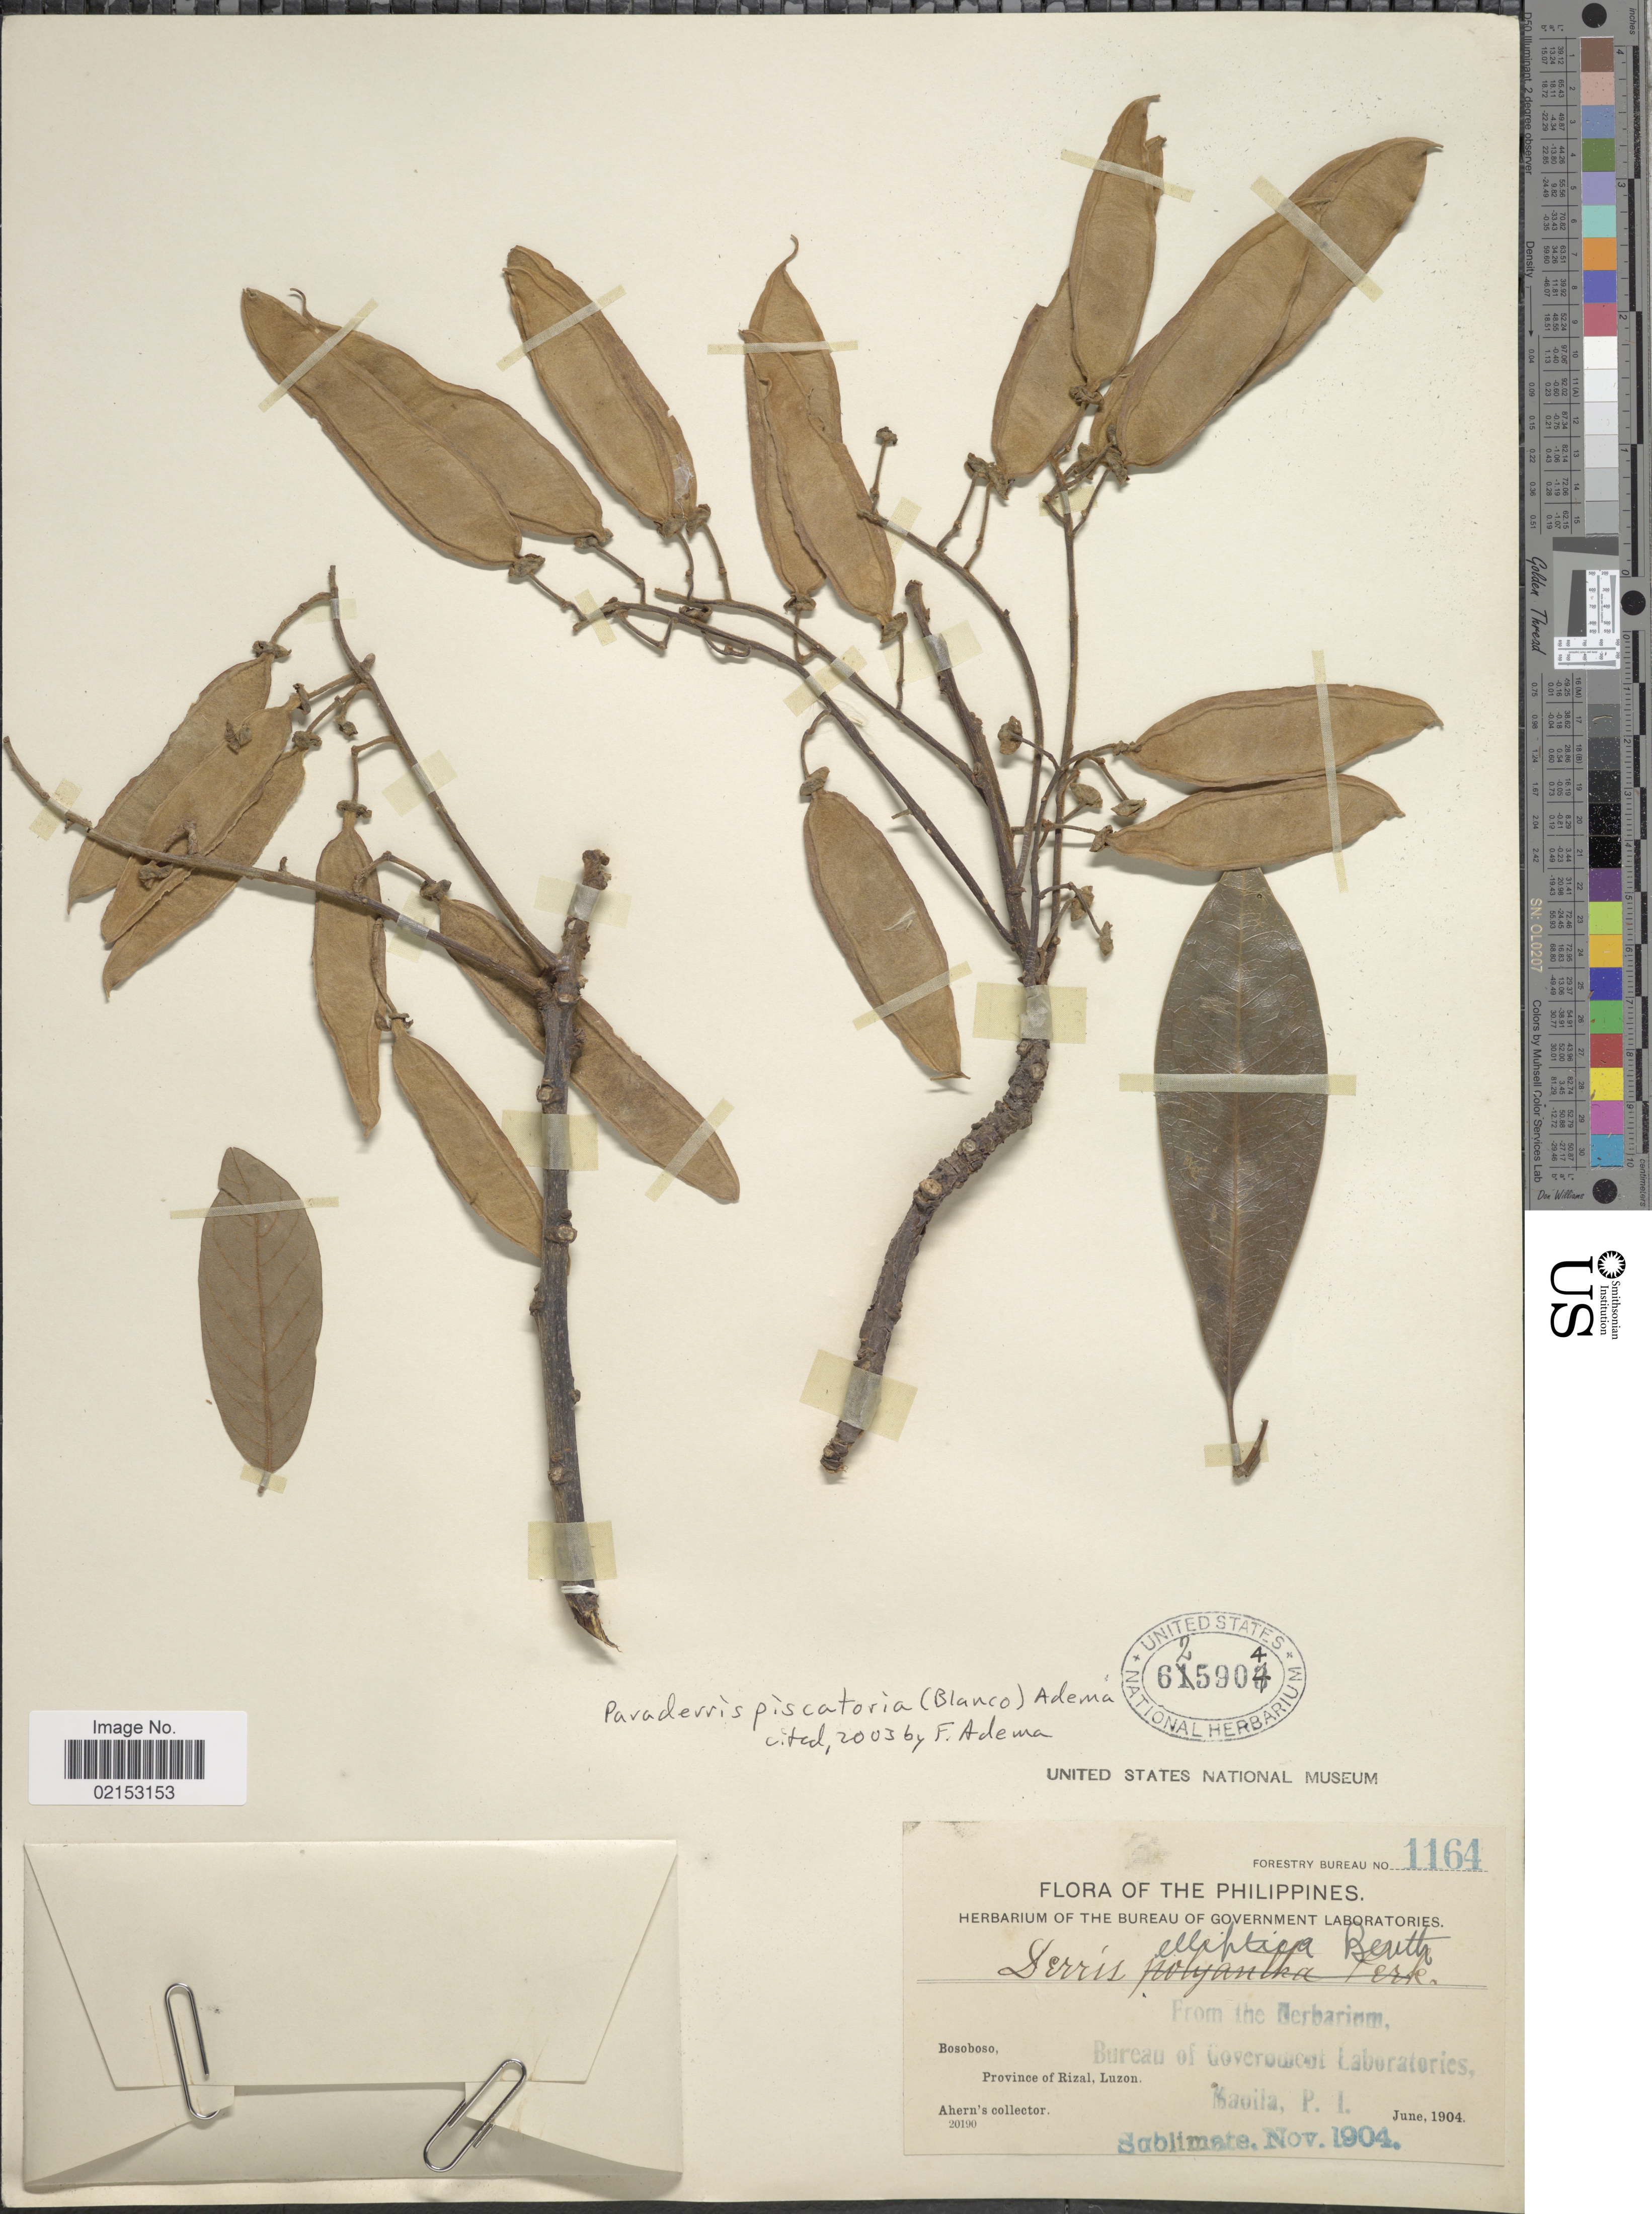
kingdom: Plantae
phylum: Tracheophyta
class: Magnoliopsida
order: Fabales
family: Fabaceae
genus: Derris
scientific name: Derris piscatoria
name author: (Blanco) Sirich. & Adema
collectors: Ahern's collector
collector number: Forestry Bureau 1164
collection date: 1904-06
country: Philippines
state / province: Calabarzon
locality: Bosoboso, Province of Rizal, Luzon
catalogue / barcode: US 6215904